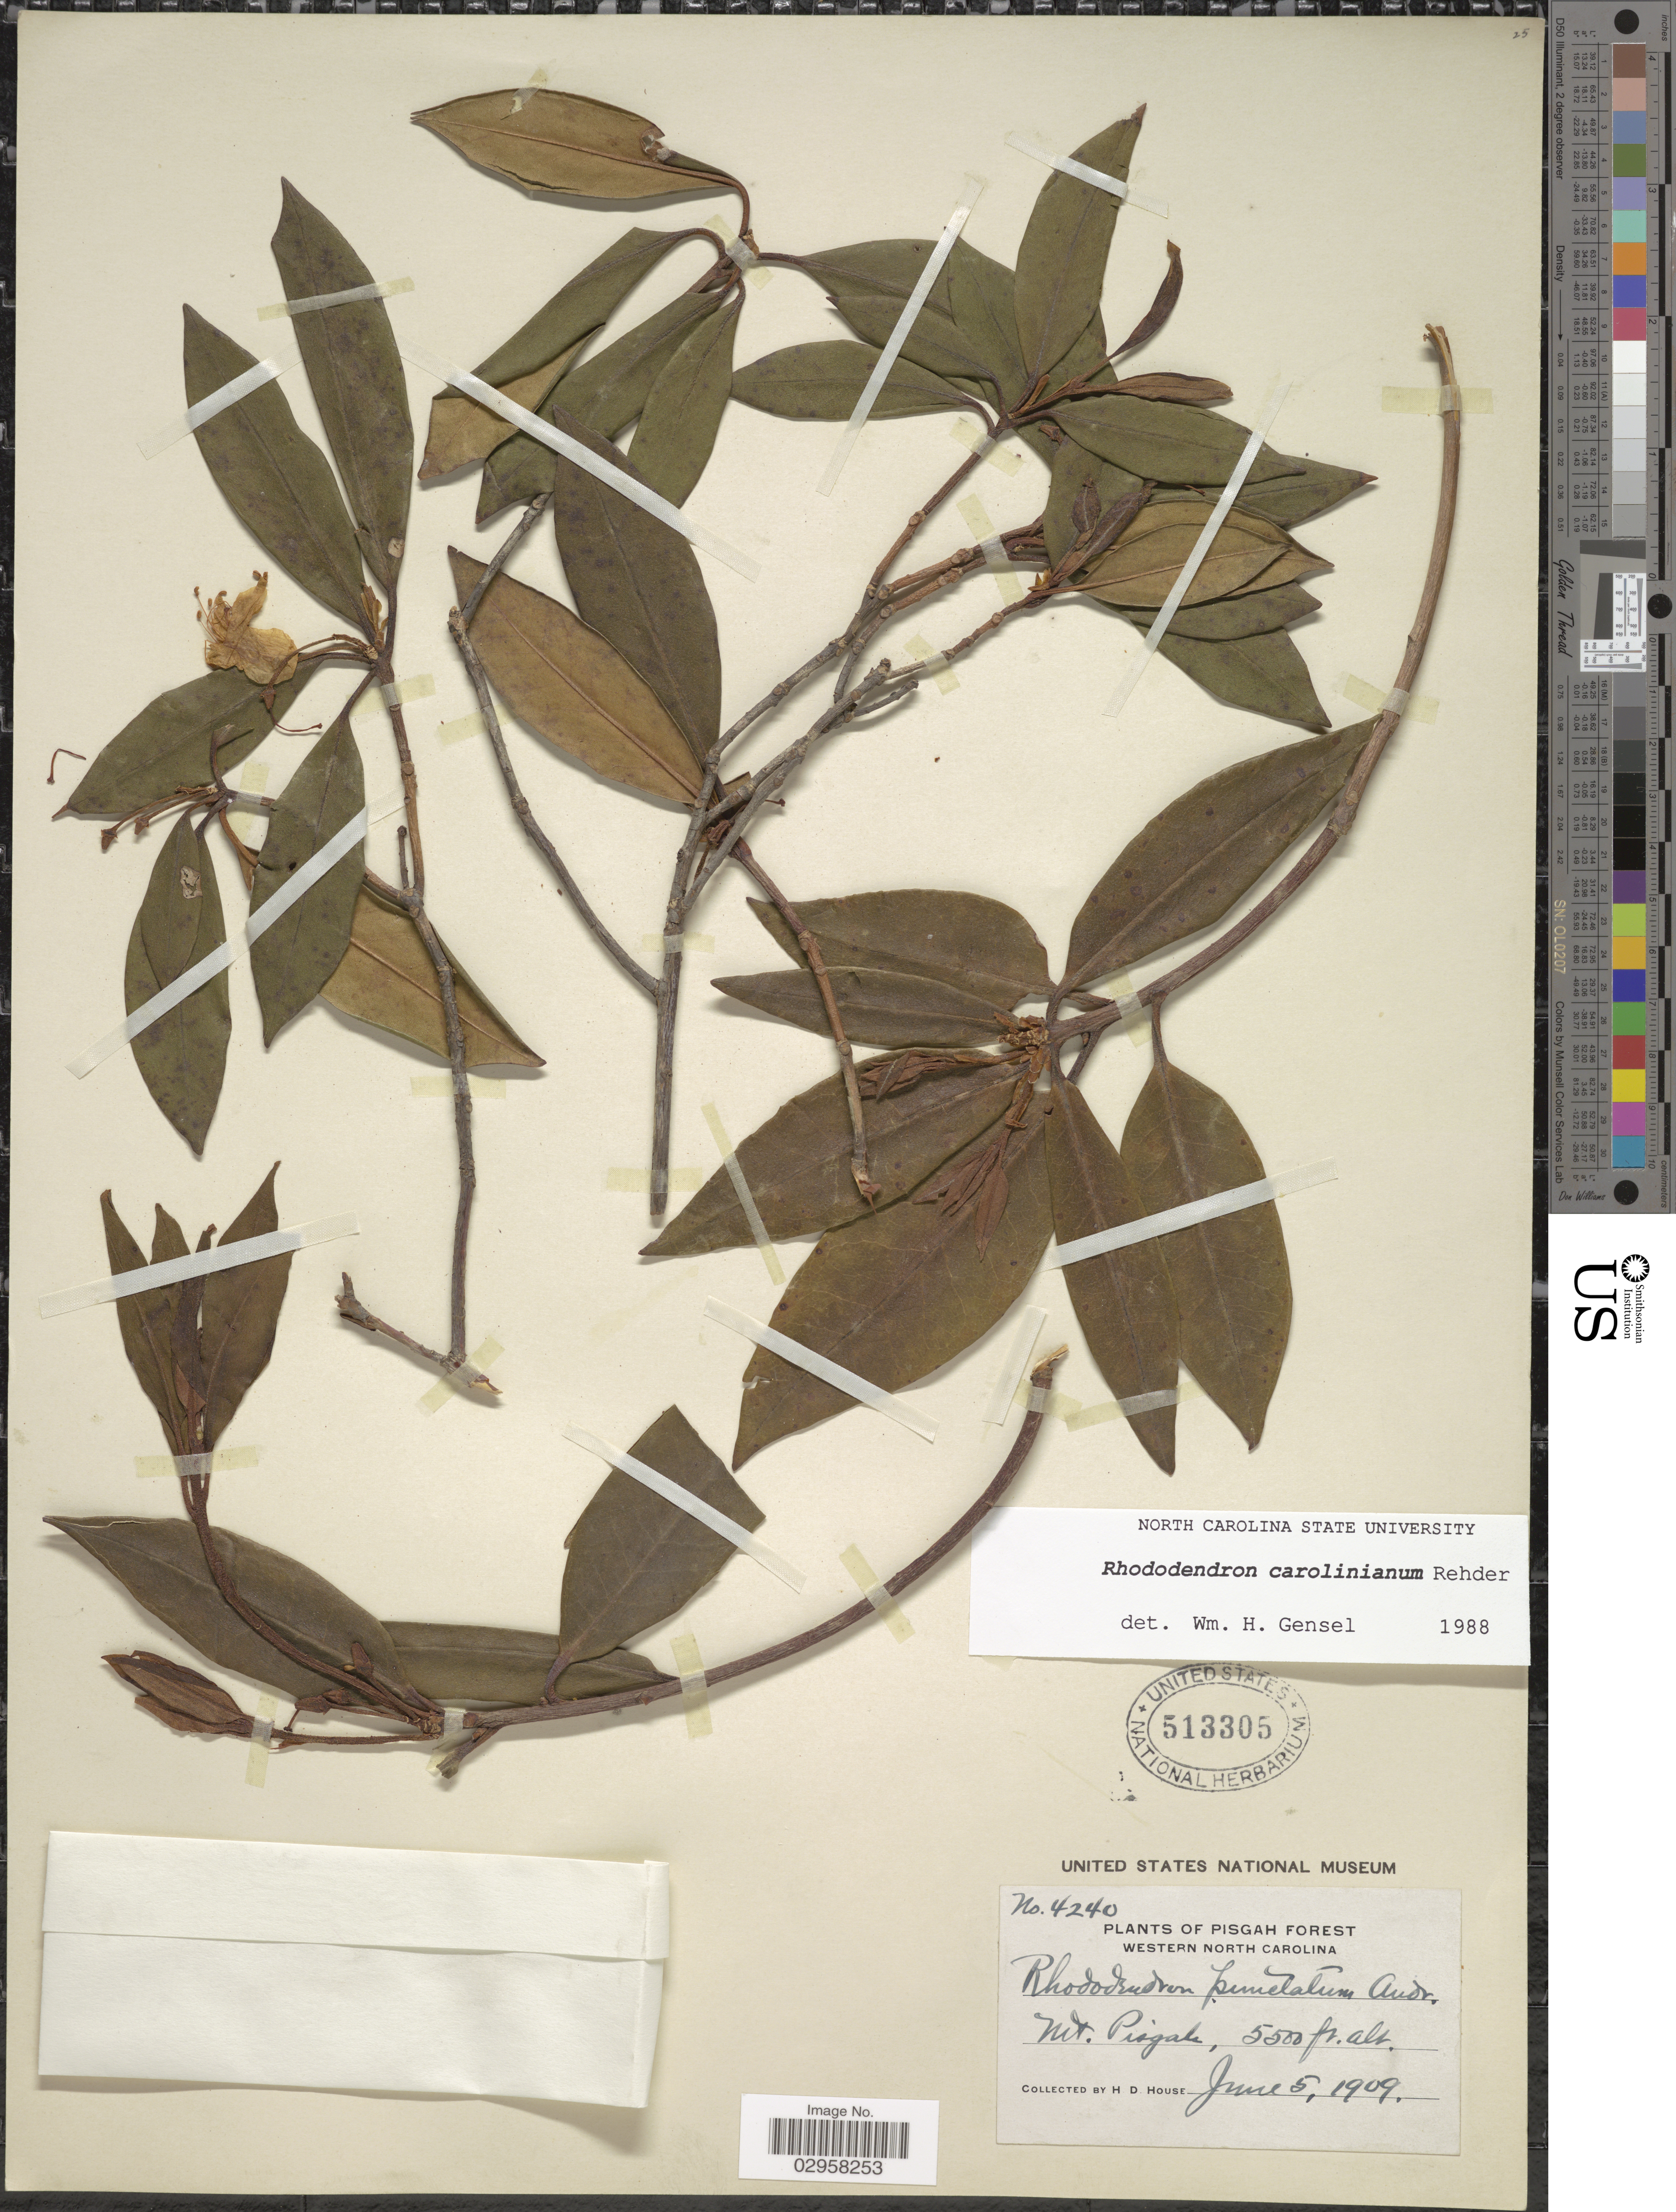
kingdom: Plantae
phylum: Tracheophyta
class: Magnoliopsida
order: Ericales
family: Ericaceae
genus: Rhododendron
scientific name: Rhododendron carolinianum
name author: Rehder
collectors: H. D. House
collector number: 4240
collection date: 1909-06-05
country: United States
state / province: North Carolina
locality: Pisgah Forest. Western North Carolina. Mt. Pisgah.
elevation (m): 1676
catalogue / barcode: US 513305